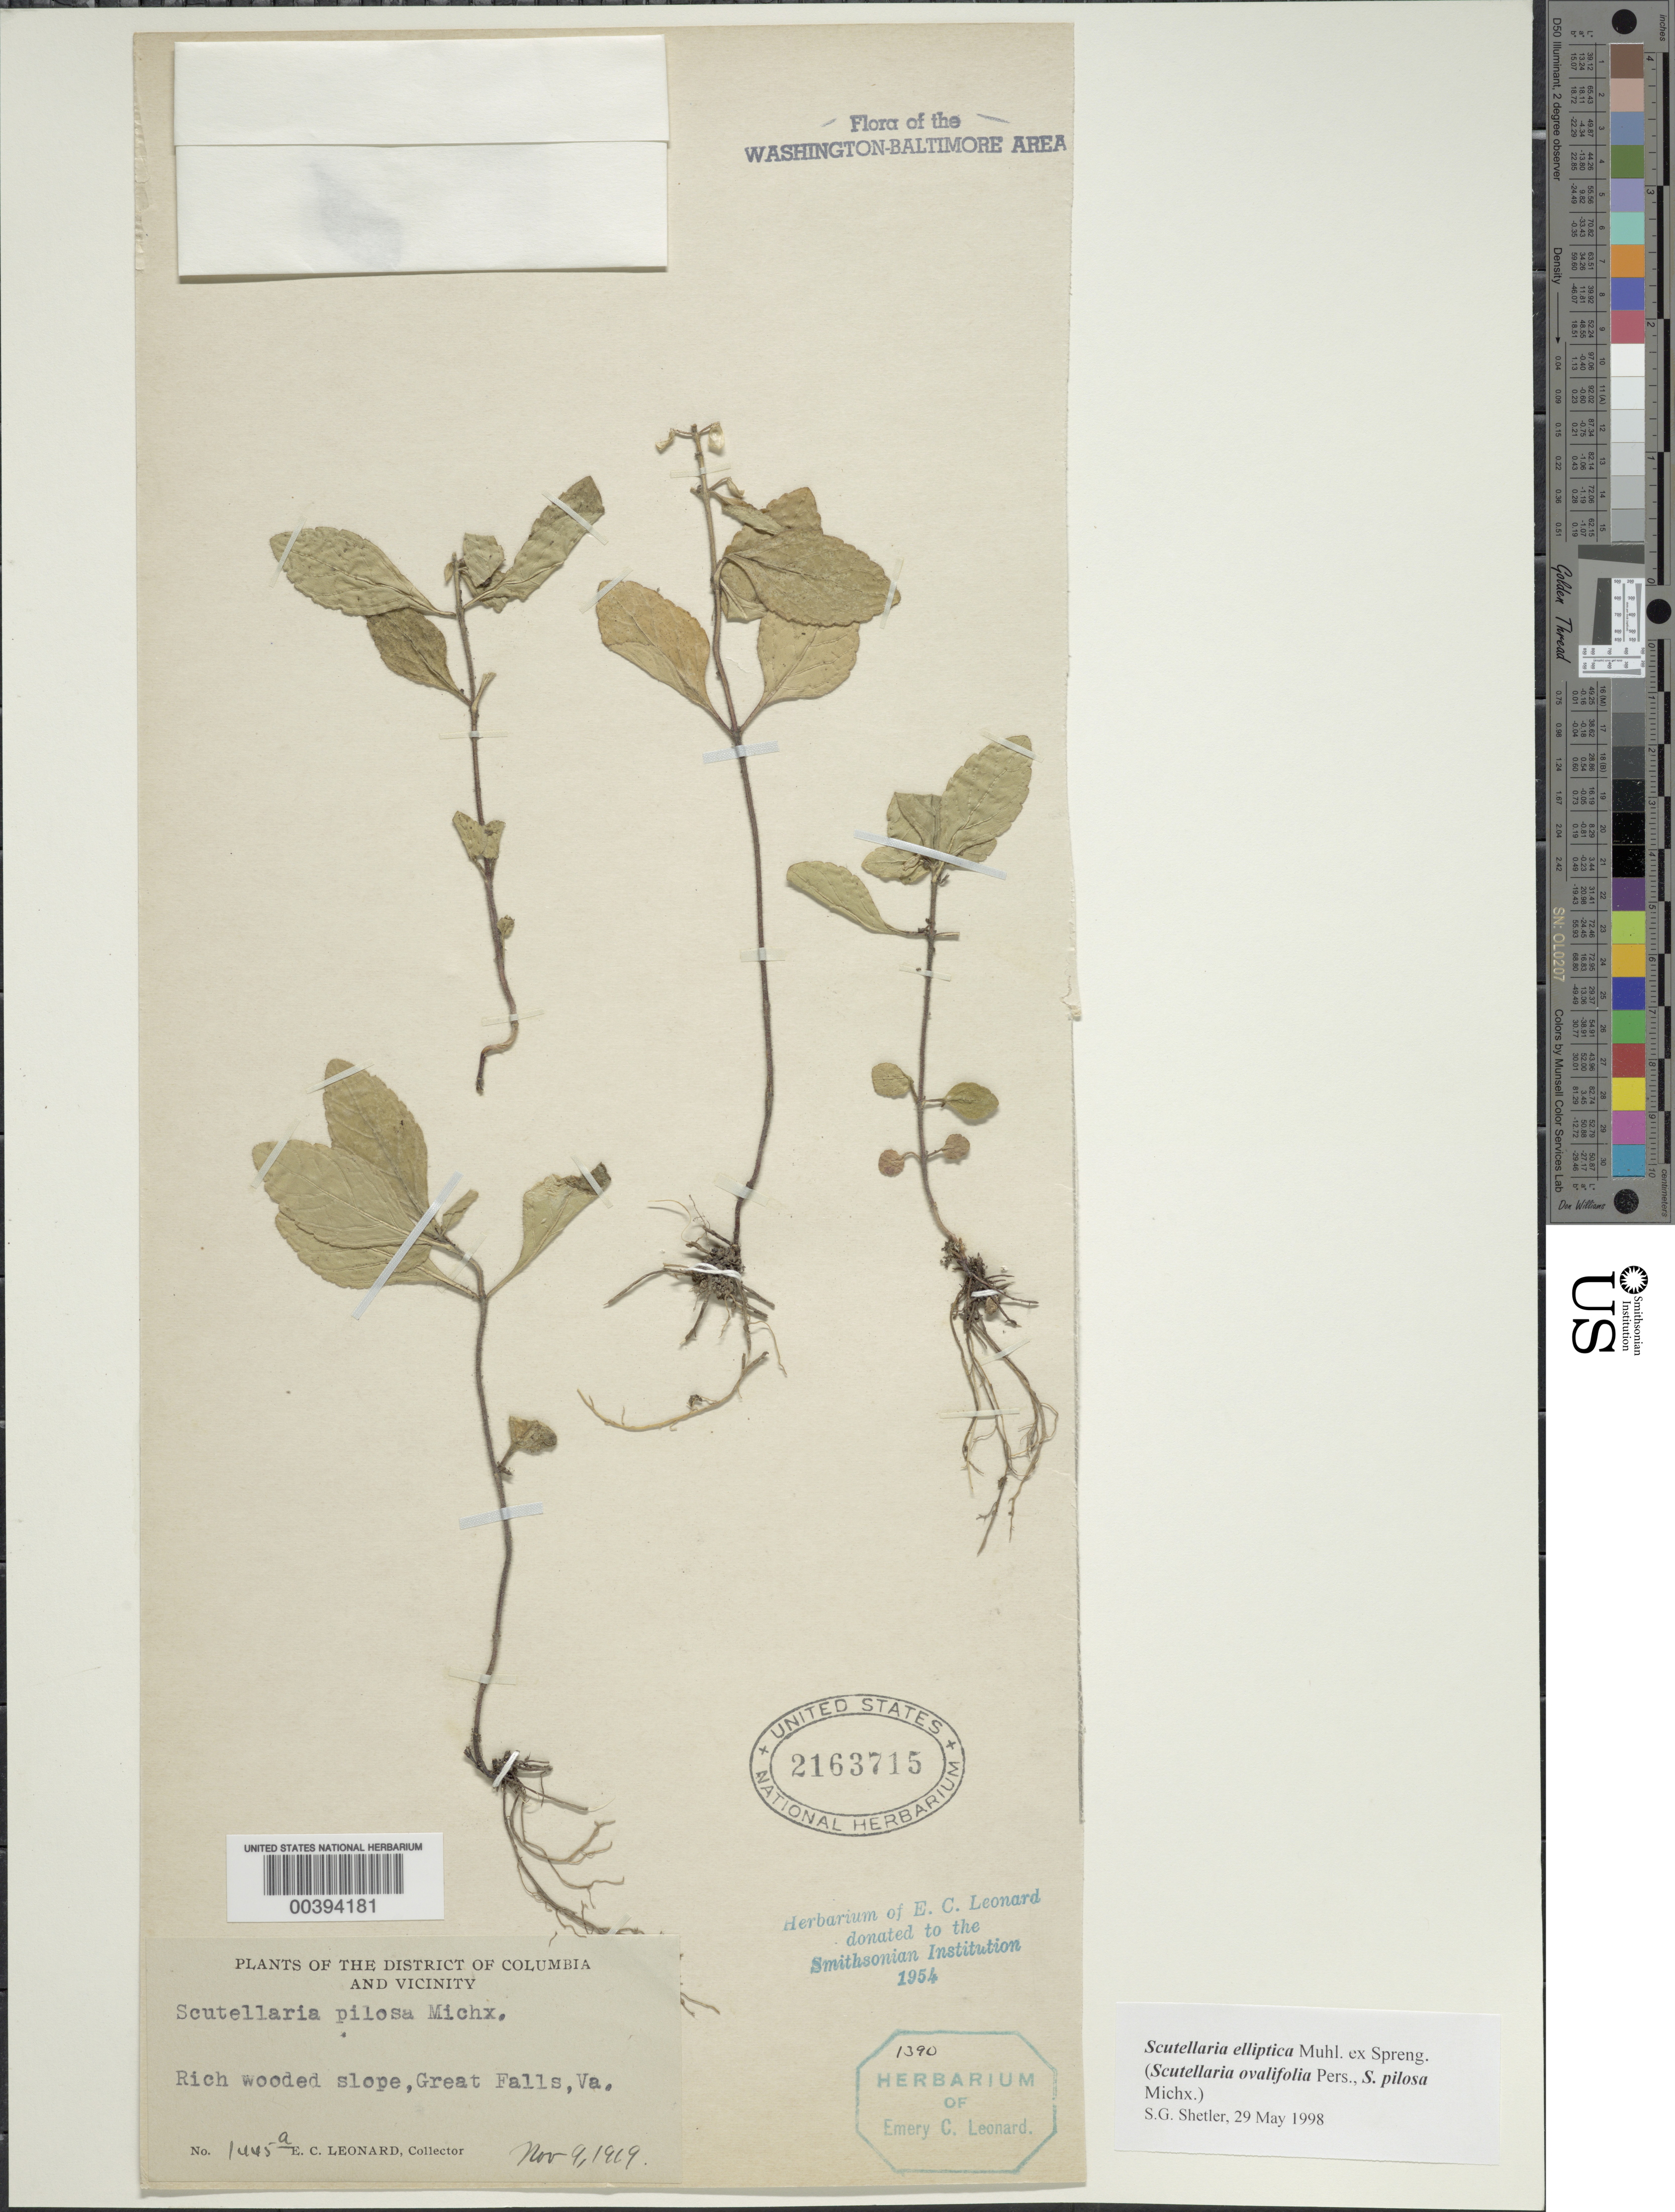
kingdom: Plantae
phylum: Tracheophyta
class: Magnoliopsida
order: Lamiales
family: Lamiaceae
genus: Scutellaria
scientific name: Scutellaria elliptica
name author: Muhl.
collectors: E. C. Leonard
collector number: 1445A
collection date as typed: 09 Nov 1919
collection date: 1919-11-09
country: United States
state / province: Virginia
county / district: Fairfax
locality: Great Falls C. and O. Canal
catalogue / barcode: US 2163715